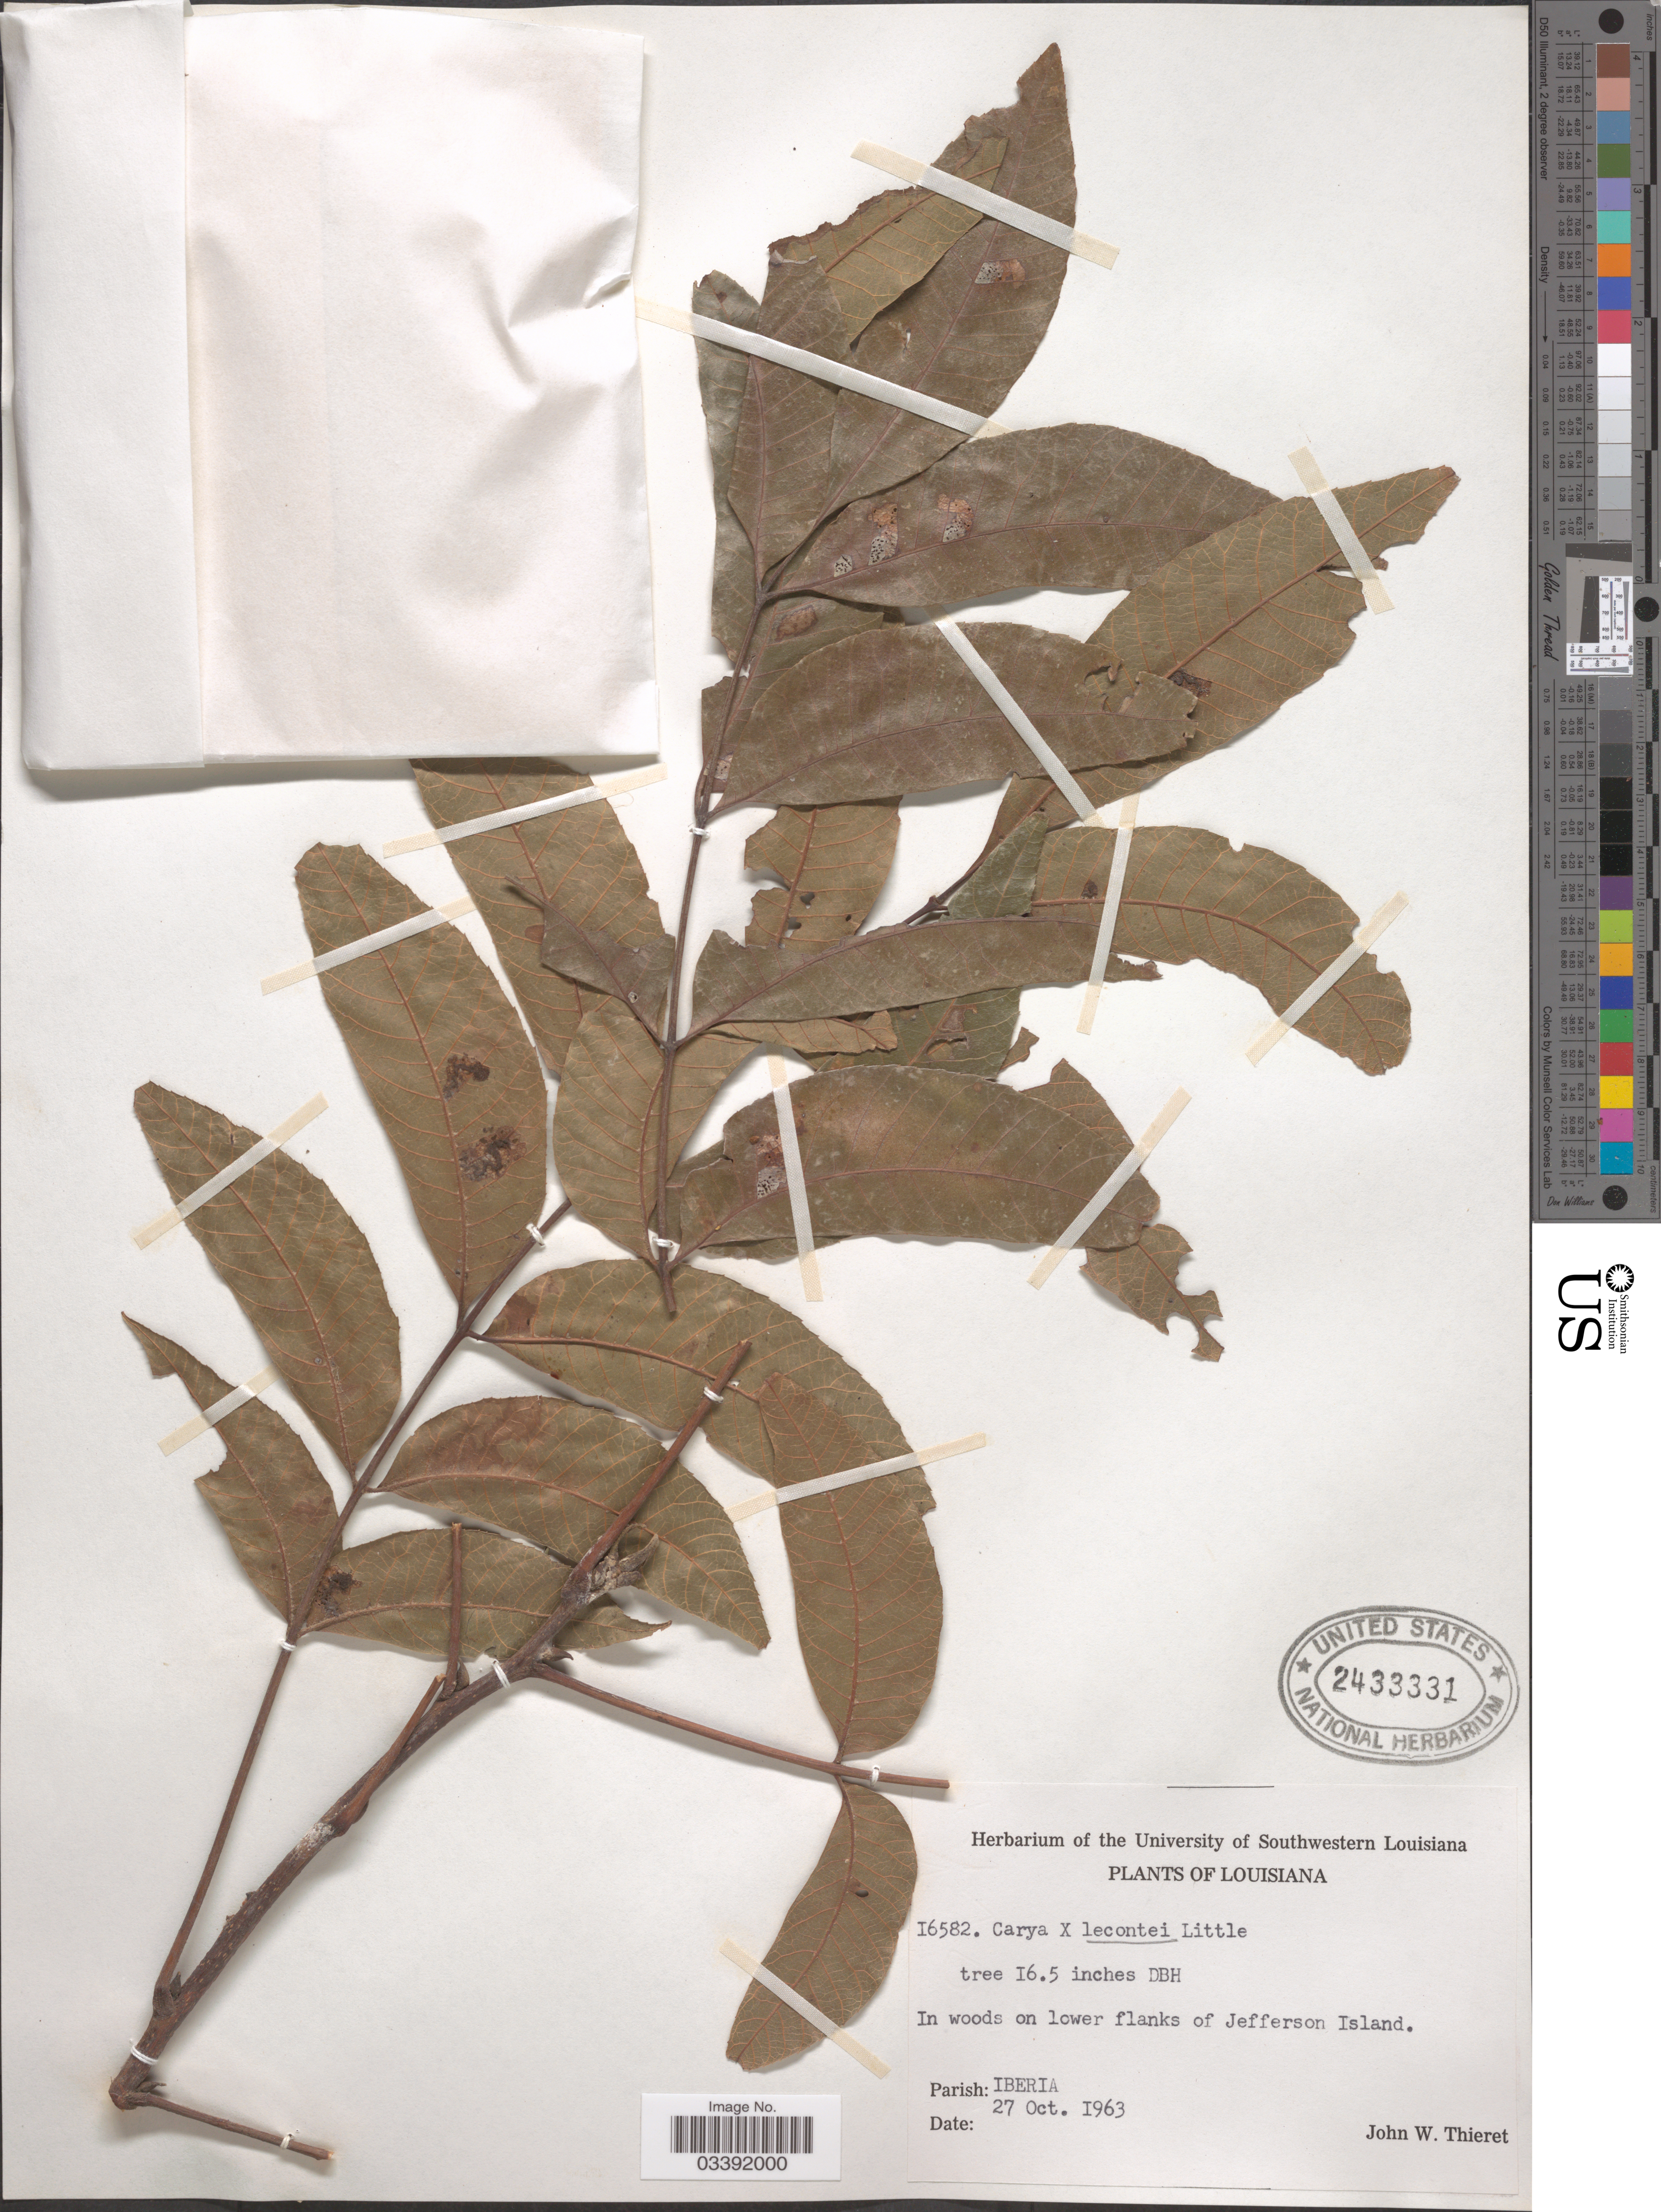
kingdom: Plantae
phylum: Tracheophyta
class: Magnoliopsida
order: Fagales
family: Juglandaceae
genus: Carya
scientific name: Carya x lecontei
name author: Little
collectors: J. W. Thieret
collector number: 16582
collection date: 1963-10-27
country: United States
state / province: Louisiana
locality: In woods on lower flanks of Jefferson Island. Parish: Iberia.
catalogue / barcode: US 2433331